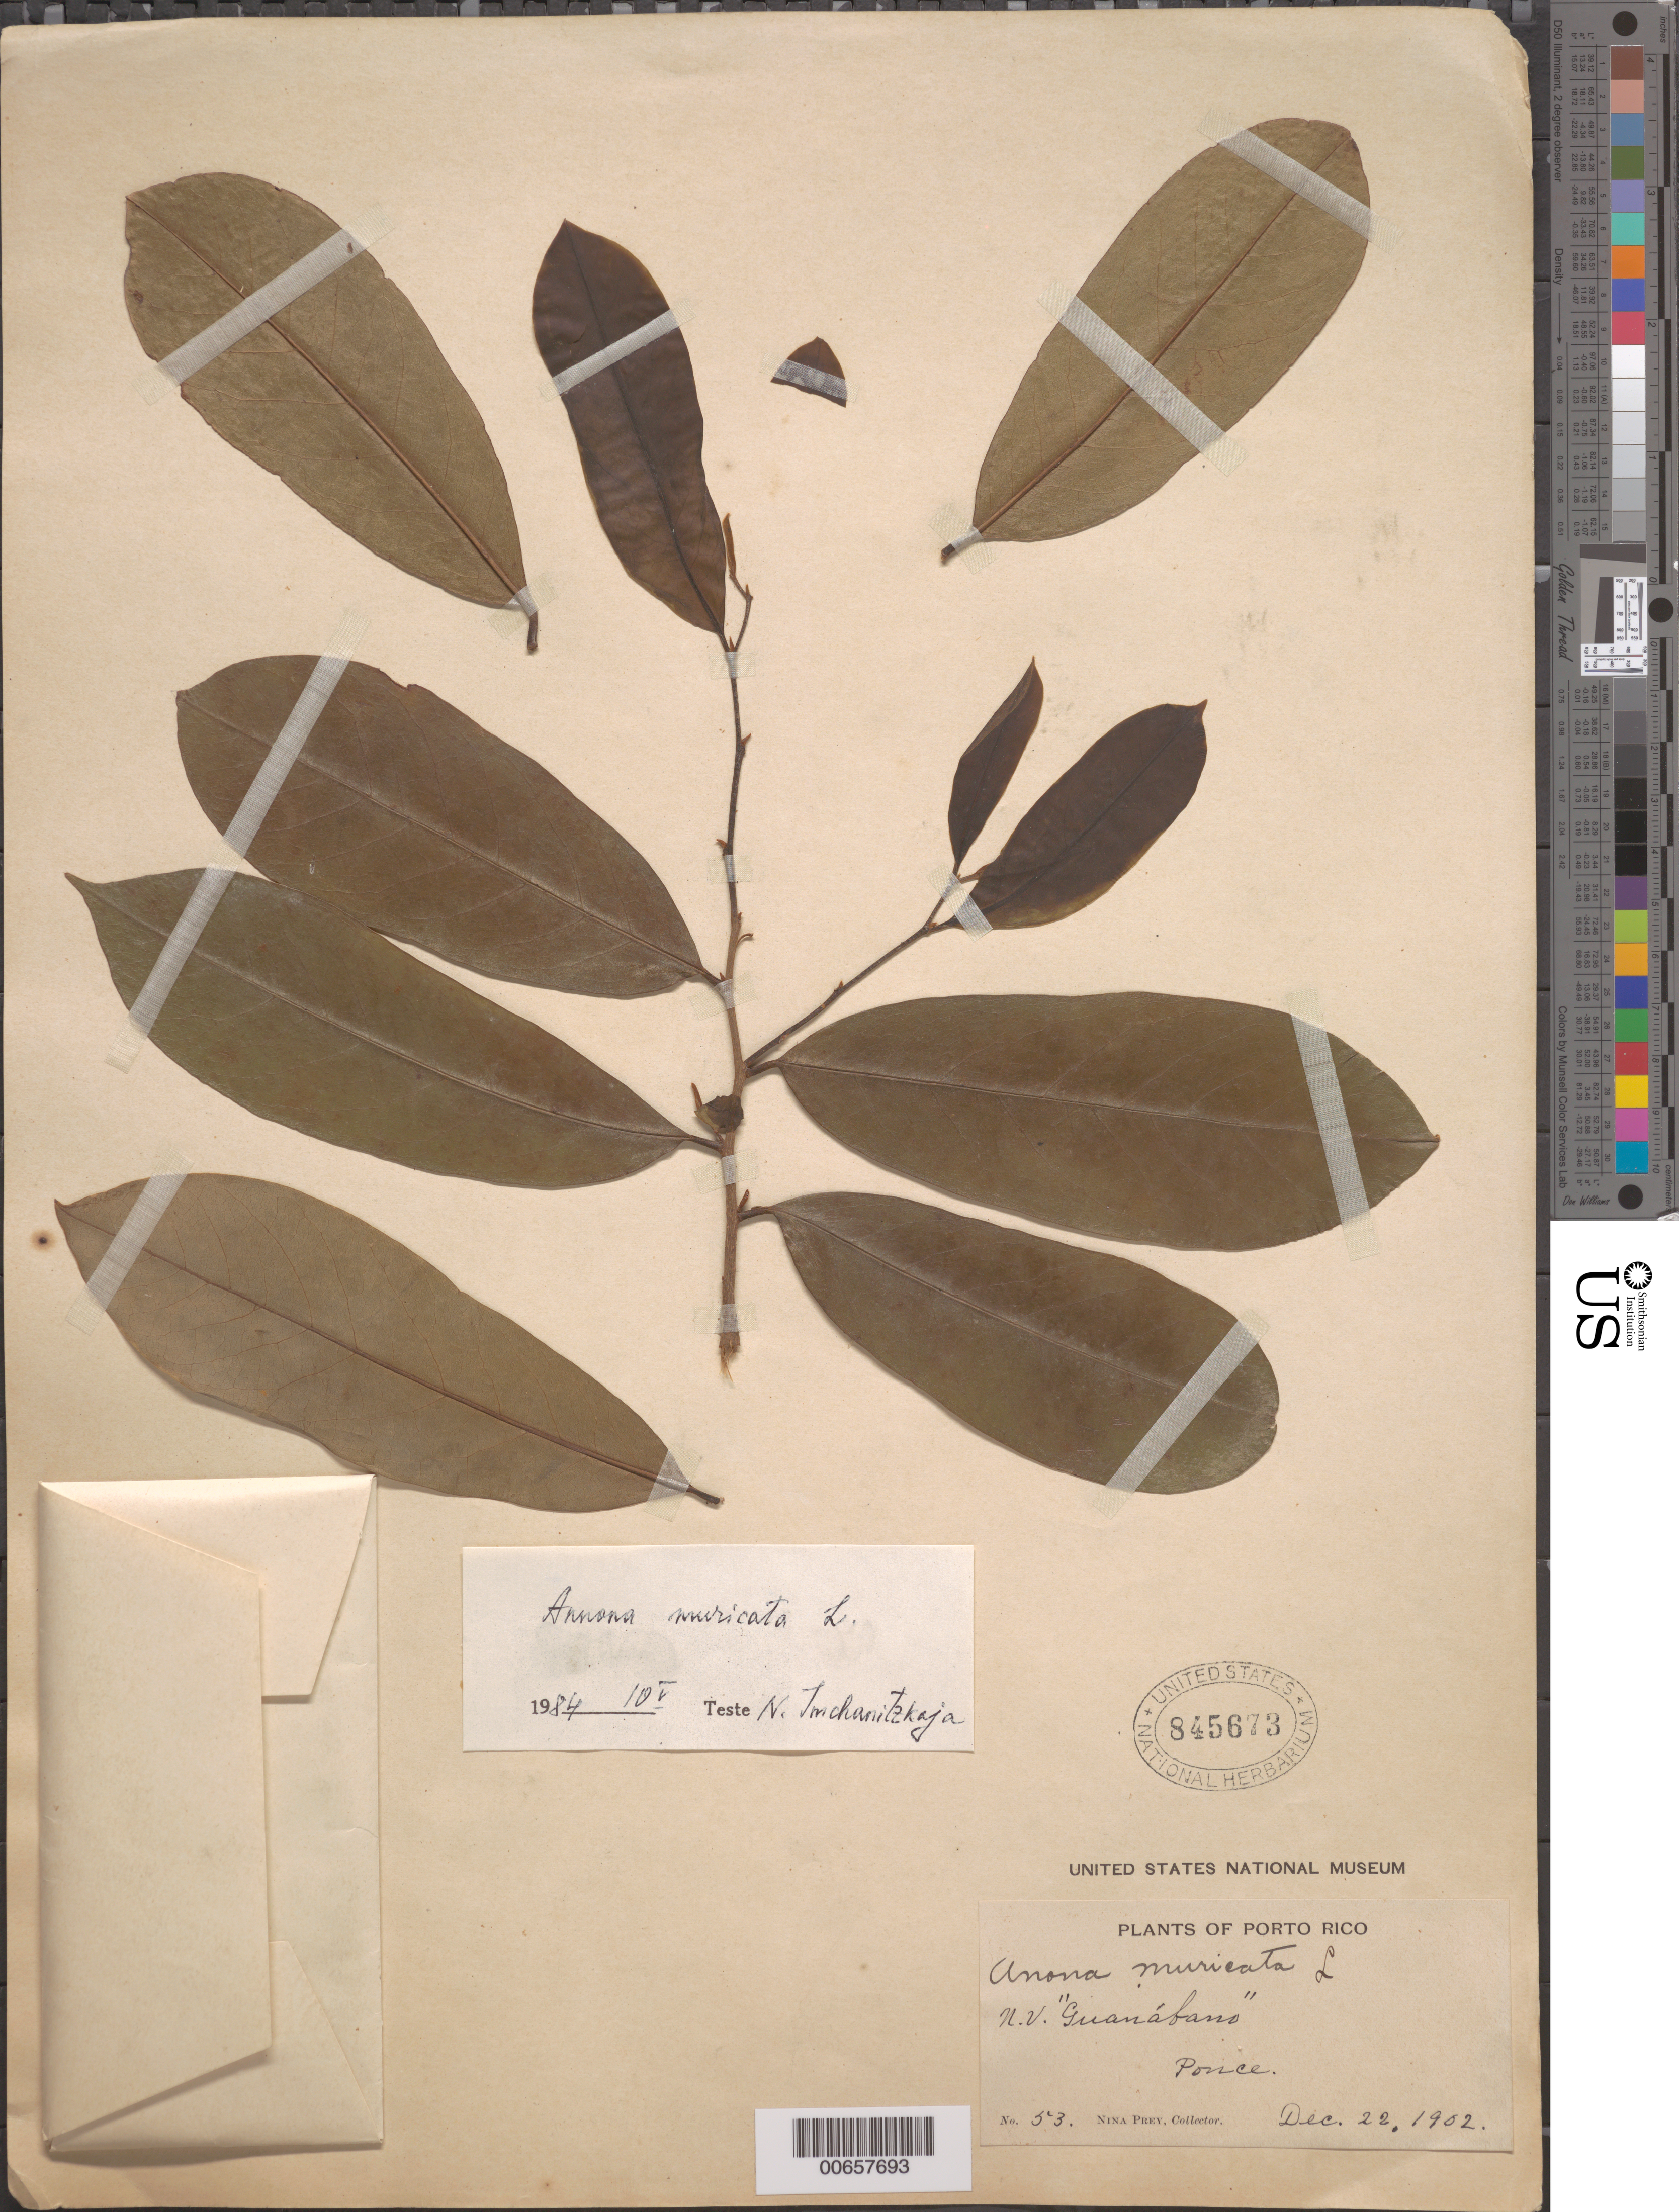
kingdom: Plantae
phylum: Tracheophyta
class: Magnoliopsida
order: Magnoliales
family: Annonaceae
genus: Annona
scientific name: Annona muricata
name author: L.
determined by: McChanitzkaja, N.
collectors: N. Prey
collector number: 53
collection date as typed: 22 Dec 1902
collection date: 1902-12-22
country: Puerto Rico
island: Greater Antilles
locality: Ponce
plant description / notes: Common name: Guanabano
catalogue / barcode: US 845673